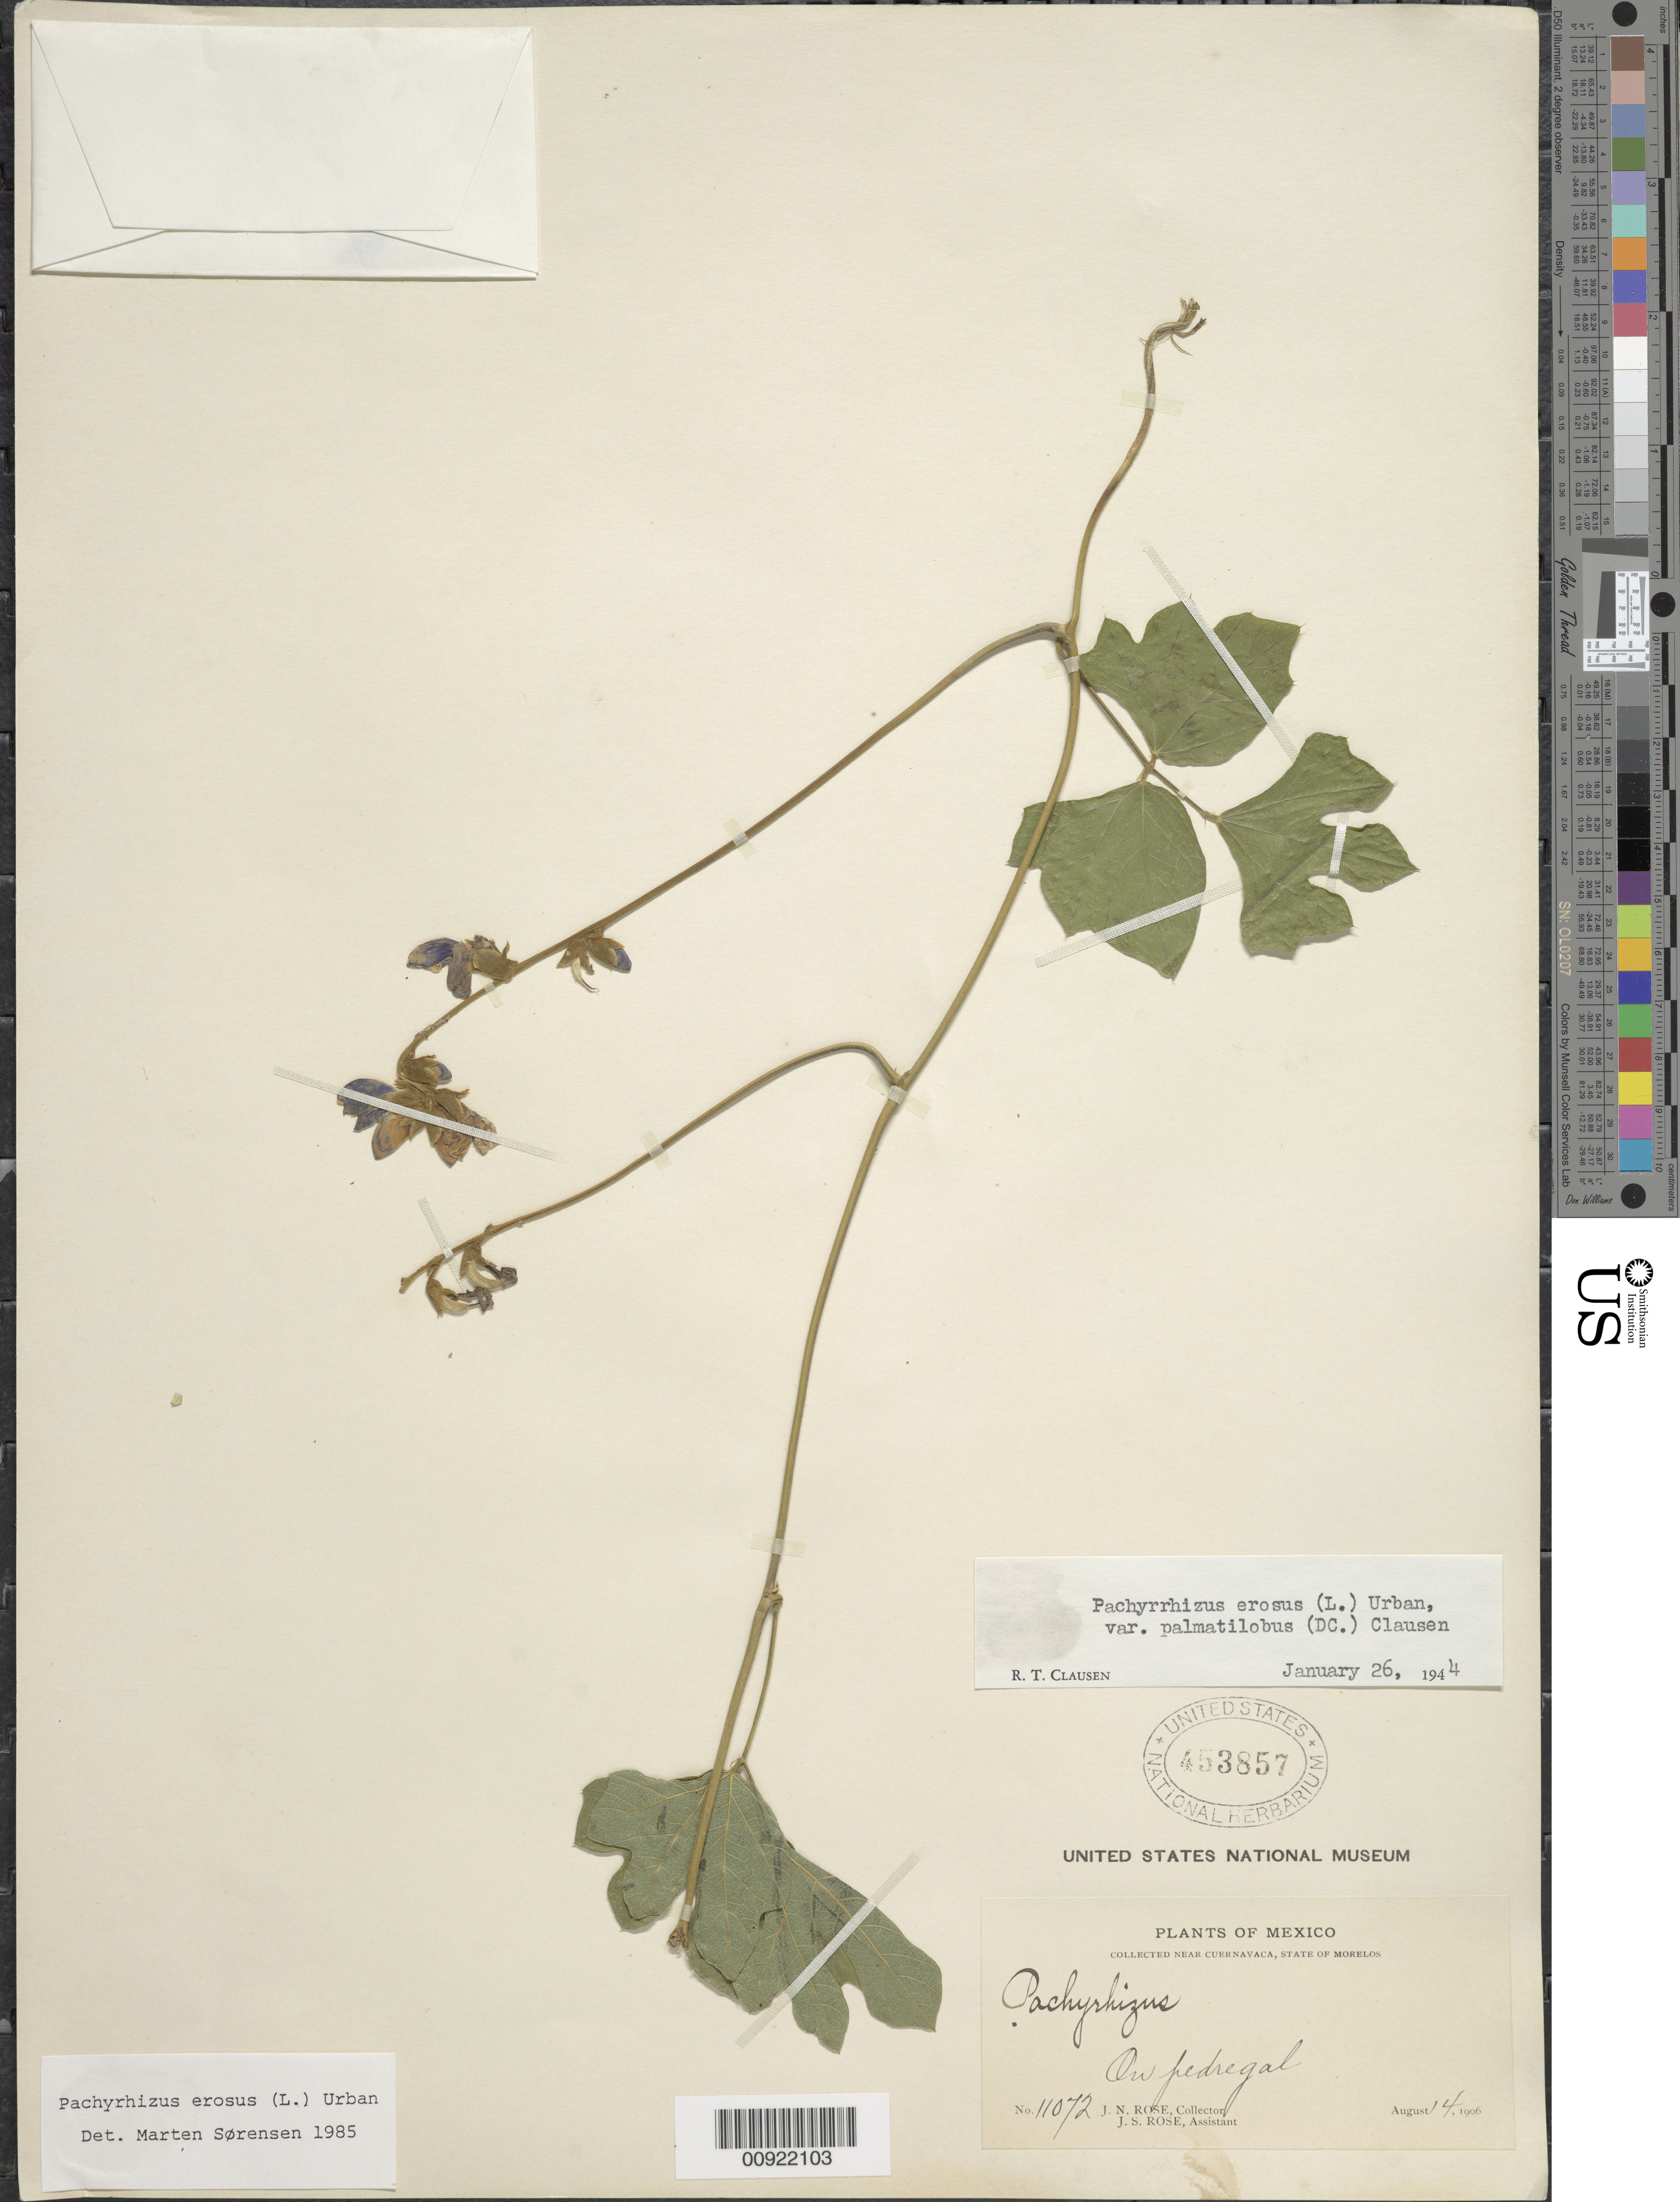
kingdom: Plantae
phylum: Tracheophyta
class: Magnoliopsida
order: Fabales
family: Fabaceae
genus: Pachyrhizus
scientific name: Pachyrhizus erosus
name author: (L.) Urb.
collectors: J. N. Rose & J. S. Rose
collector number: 11072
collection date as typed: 14 Aug 1906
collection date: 1906-08-14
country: Mexico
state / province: Morelos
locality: Near Cuernavaca, Morelos.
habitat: On pedregal.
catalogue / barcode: US 453857